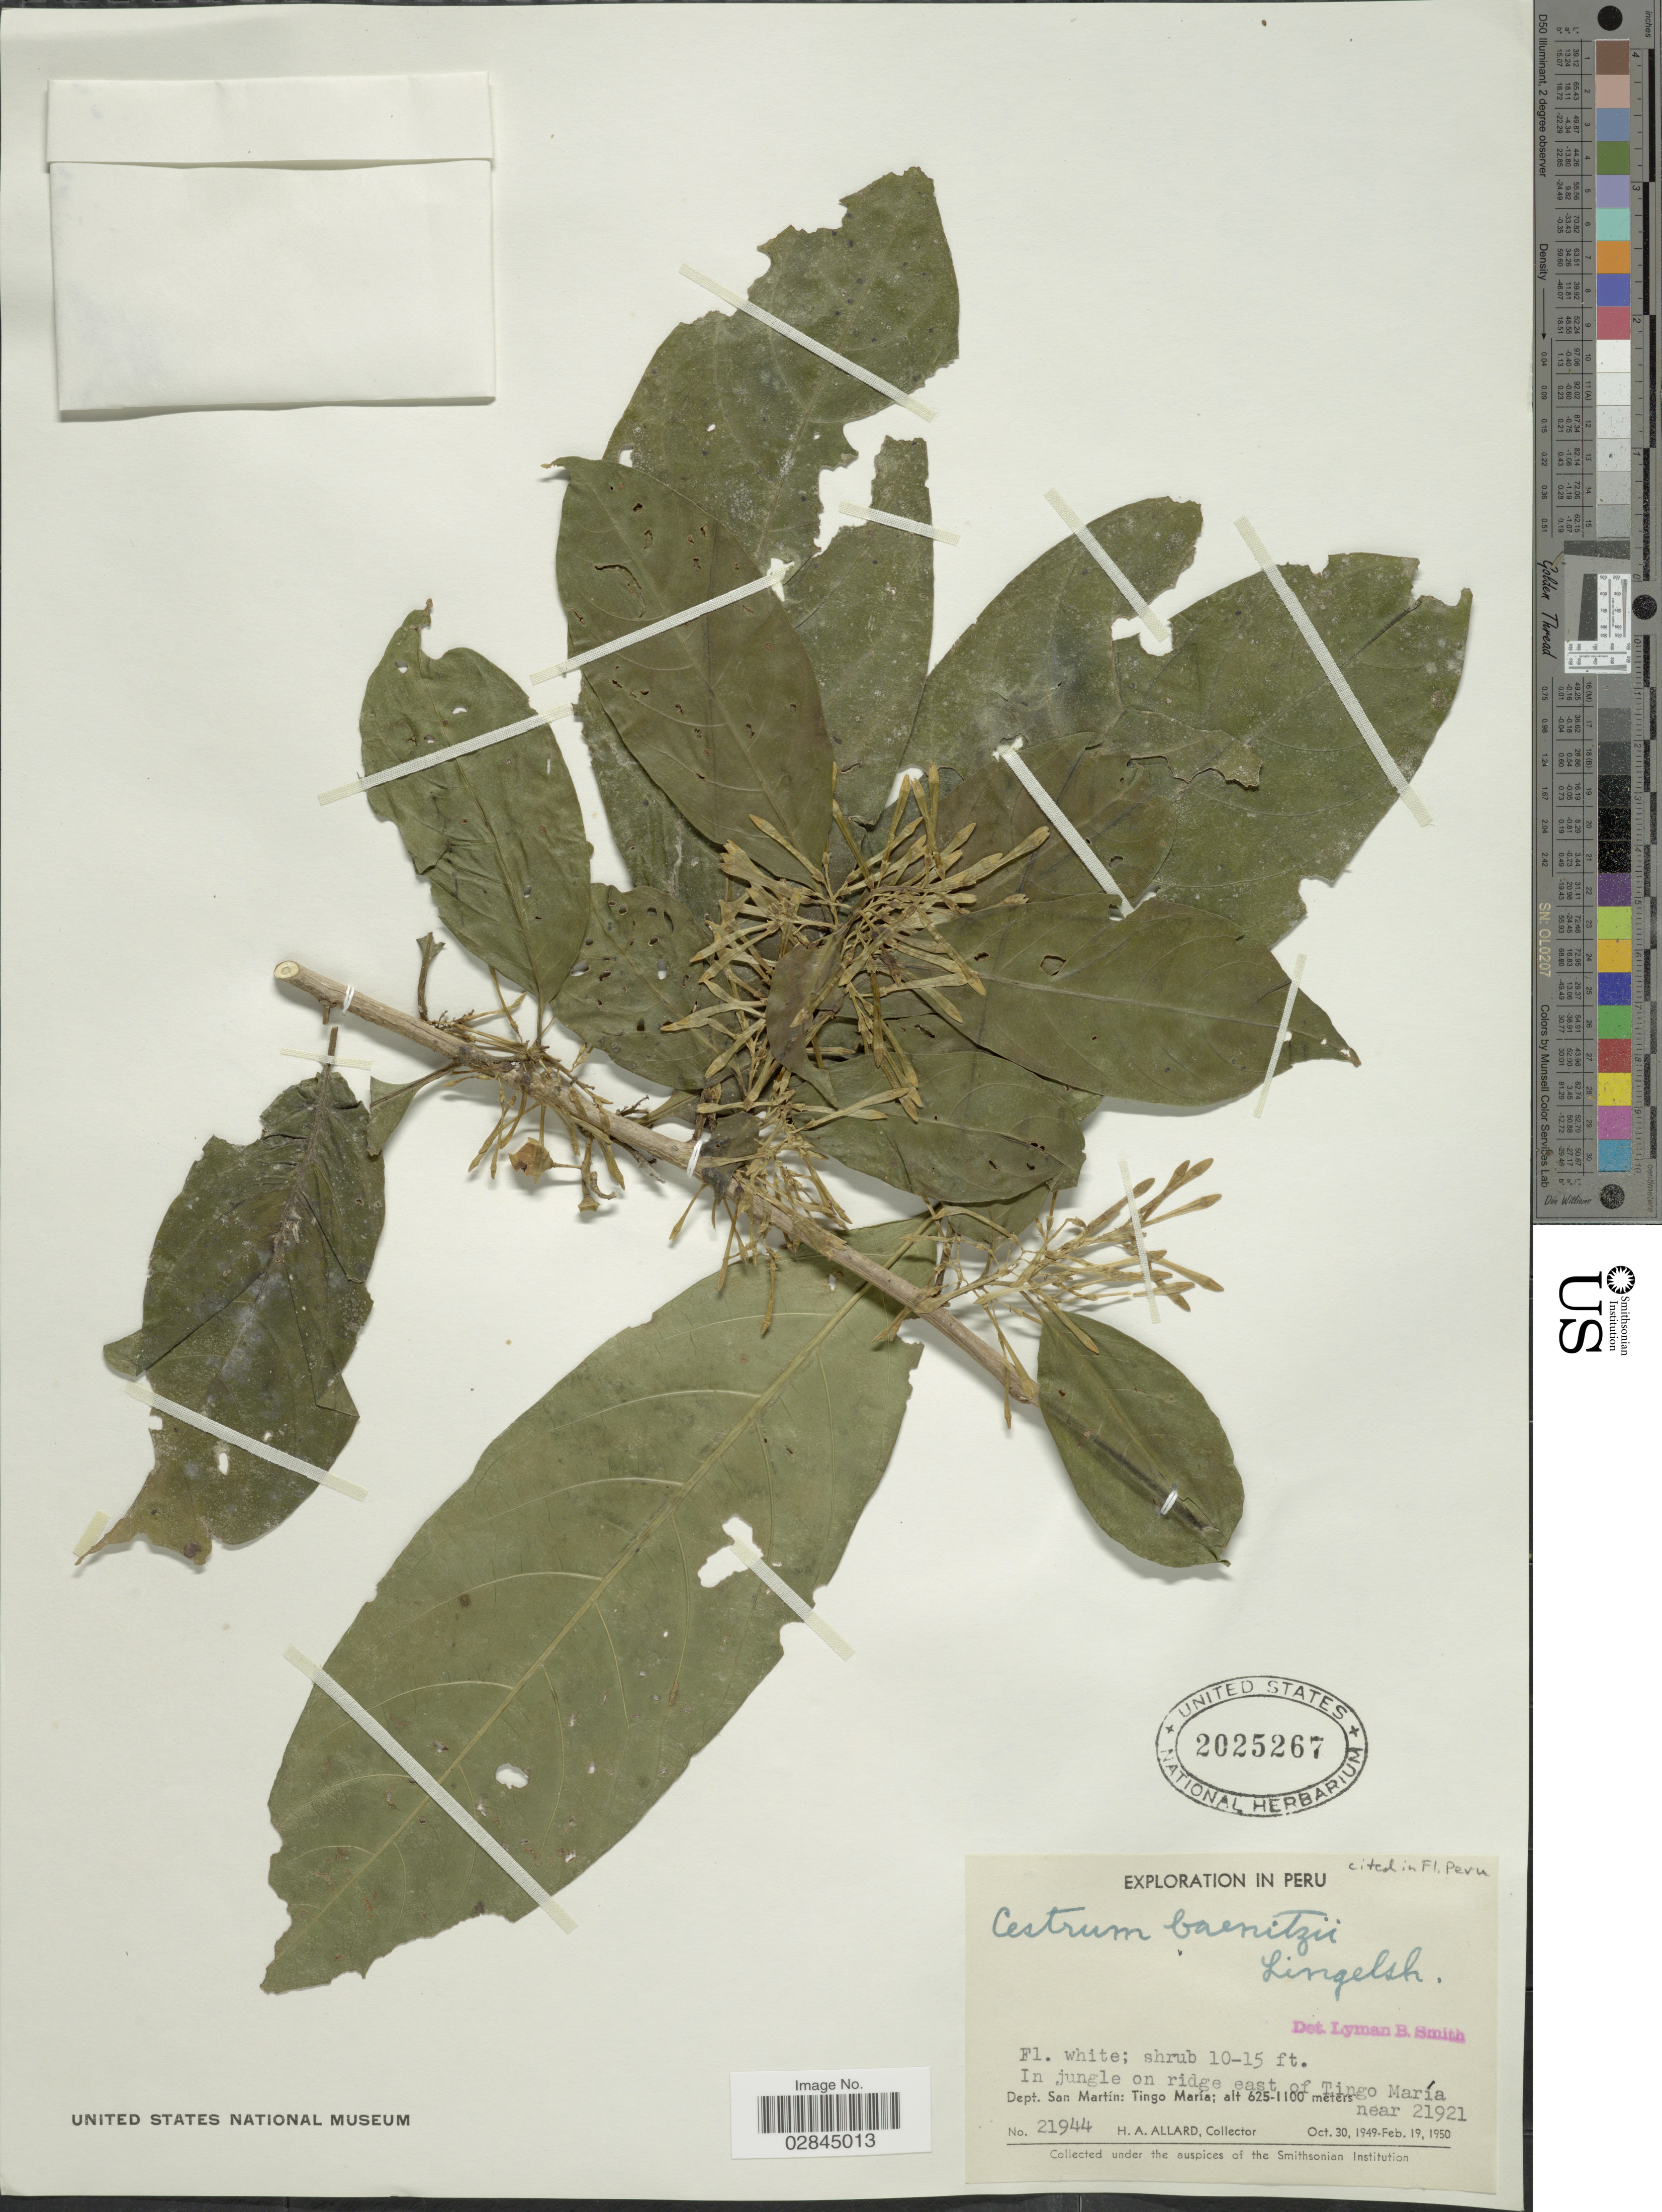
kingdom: Plantae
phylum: Tracheophyta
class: Magnoliopsida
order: Solanales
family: Solanaceae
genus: Cestrum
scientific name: Cestrum schlechtendahlii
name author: G. Don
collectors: H. A. Allard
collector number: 21944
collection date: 1949-10-30/1950-02-19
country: Peru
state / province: San Martín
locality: In jungle on ridge east of Tingo María near 21921. Dept. San Martín: Tingo María.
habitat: in jungle on ridge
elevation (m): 625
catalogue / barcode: US 2025267